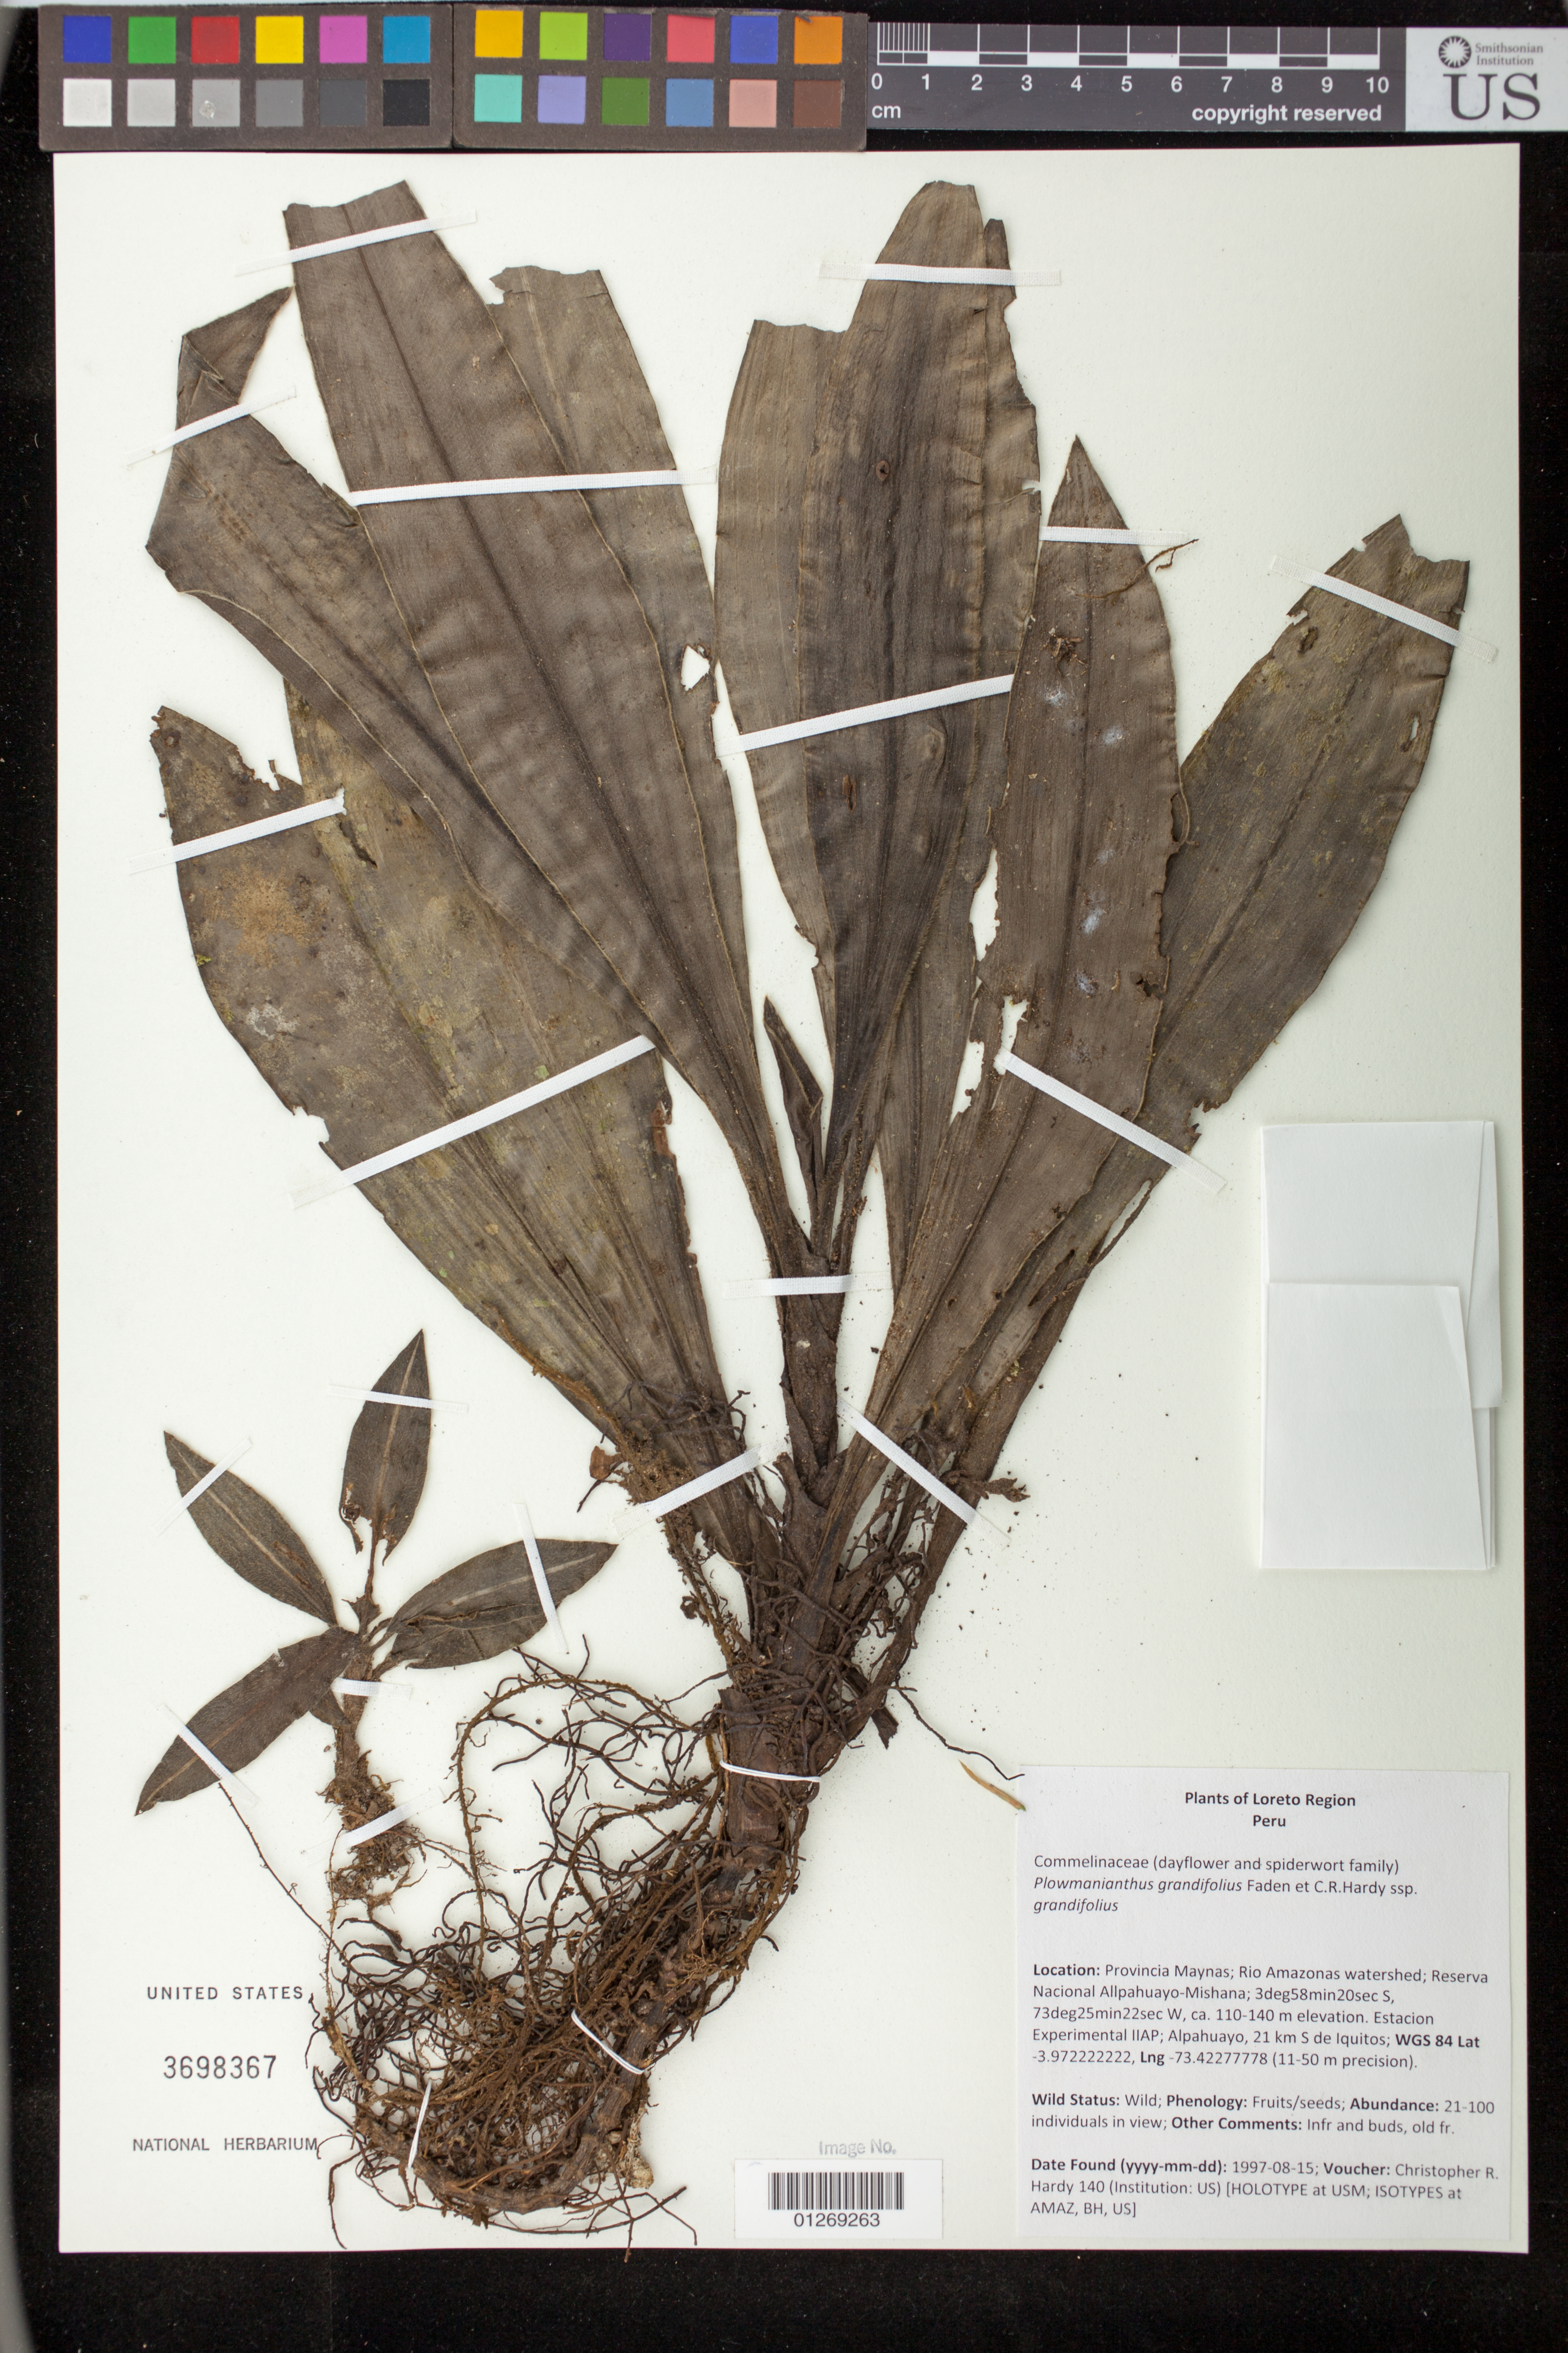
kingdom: Plantae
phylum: Tracheophyta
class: Liliopsida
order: Commelinales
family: Commelinaceae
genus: Plowmanianthus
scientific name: Plowmanianthus grandifolius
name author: Faden & C.R. Hardy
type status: Isotype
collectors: C. R. Hardy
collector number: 140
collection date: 1997-08-15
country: Peru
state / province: Loreto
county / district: Maynas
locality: Provincia Maynas; Rio Amazonas watershed; Reserva Nacional Allpahuayo-Mishana. Estacion Experimental IIAP; Allpahuayo, 21 km S de Iquitos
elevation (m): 110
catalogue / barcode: US 3698367